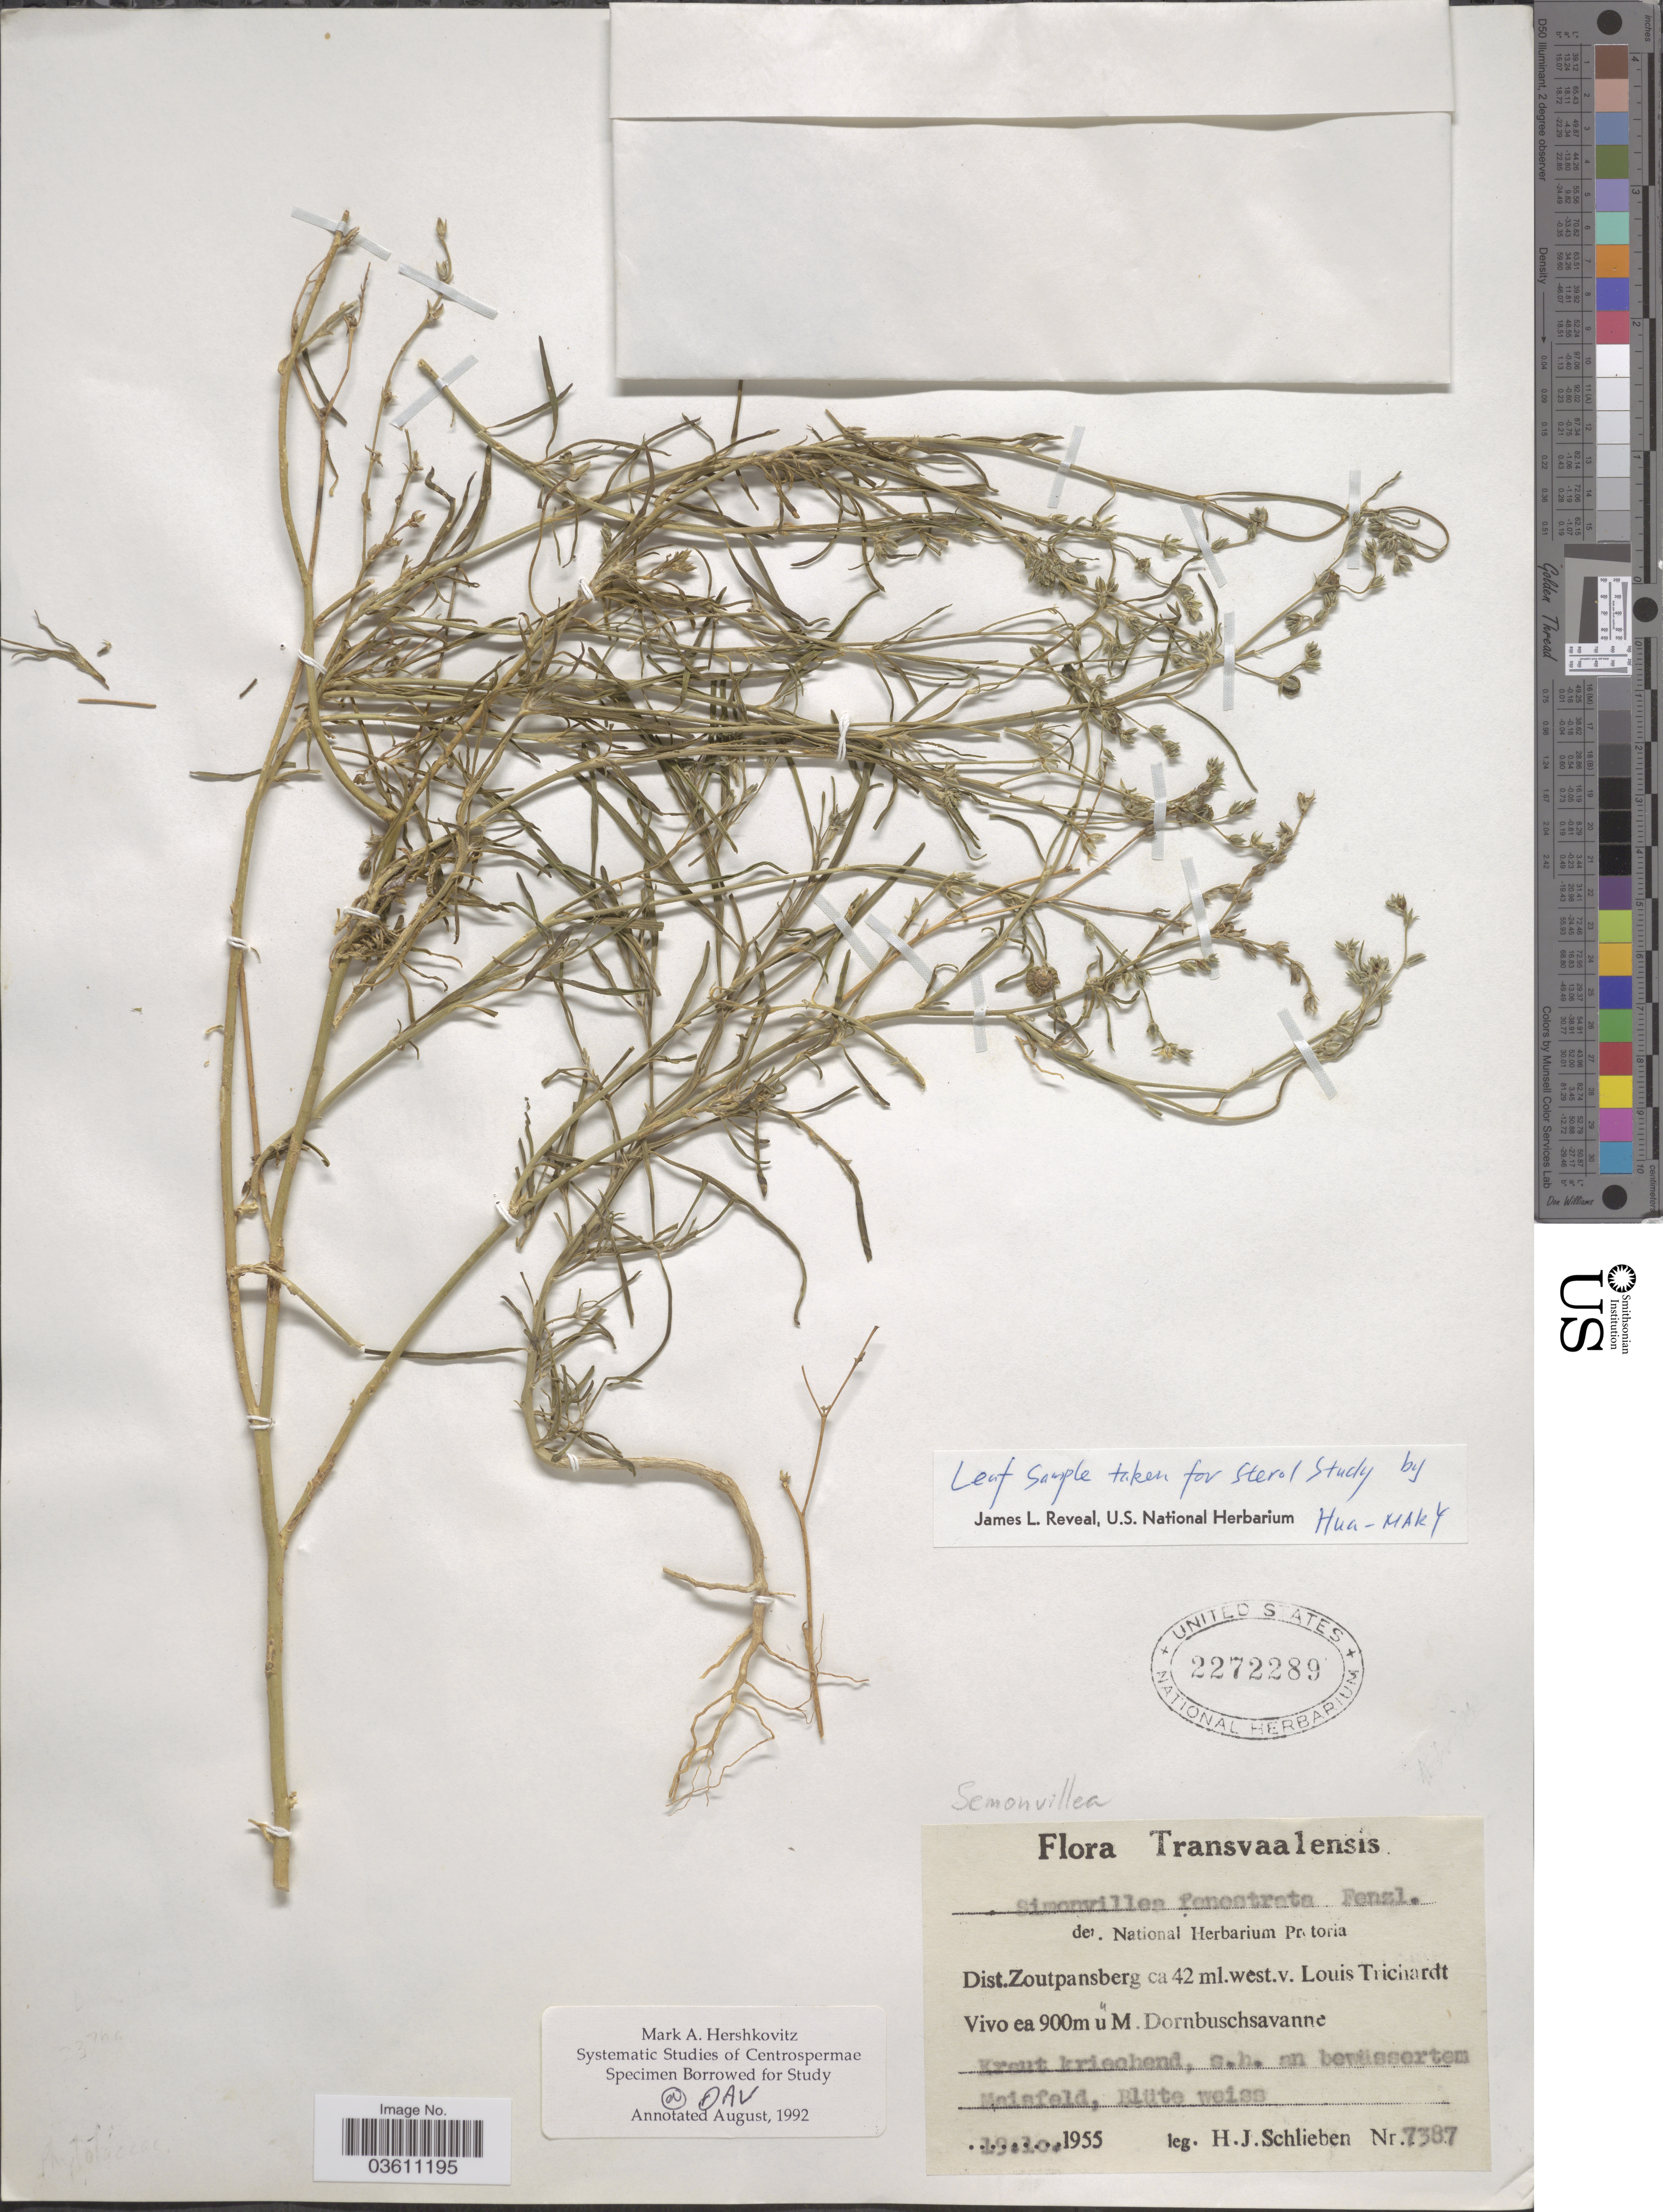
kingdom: Plantae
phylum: Tracheophyta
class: Magnoliopsida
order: Caryophyllales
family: Limeaceae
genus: Limeum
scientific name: Limeum fenestratum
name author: (Fenzl) Heimerl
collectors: H. J. Schlieben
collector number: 7387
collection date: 1955-10-19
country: South Africa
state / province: Limpopo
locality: Transvaalensis, Dist. Zoutpansberg ca 42 ml. west v. Louis Trichardt Vivo.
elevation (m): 900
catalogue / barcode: US 2272289